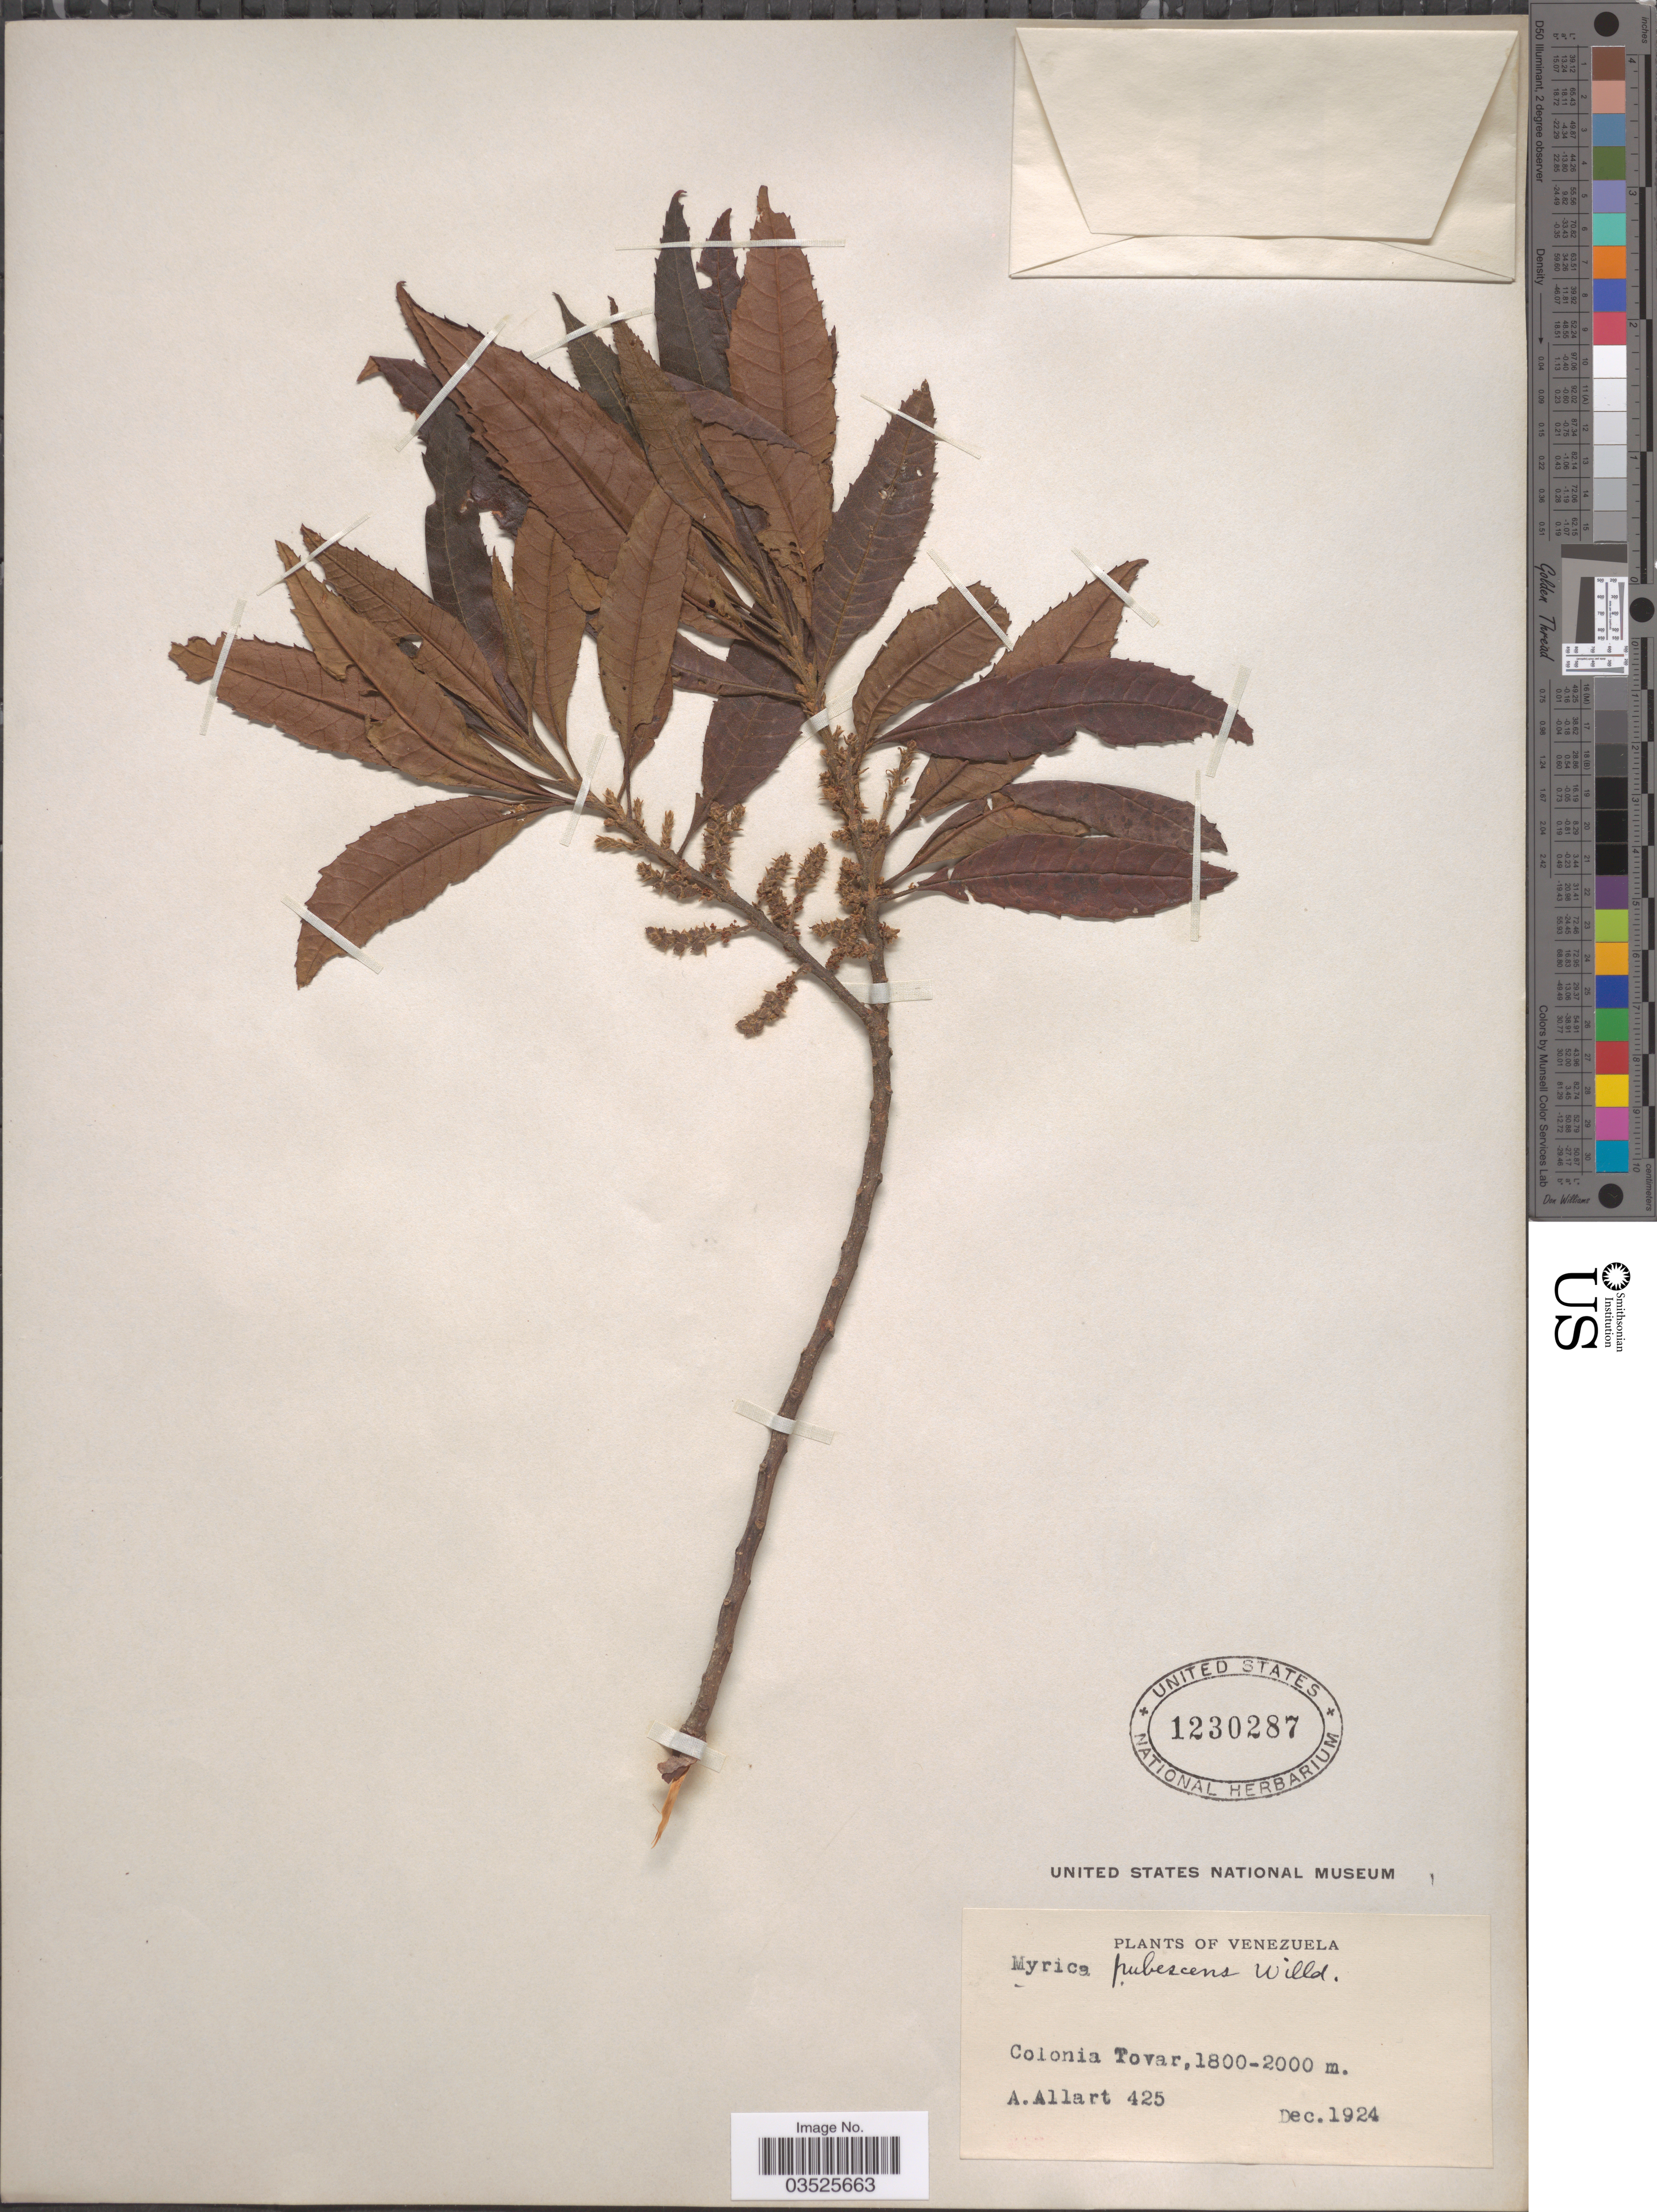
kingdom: Plantae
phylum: Tracheophyta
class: Magnoliopsida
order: Fagales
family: Myricaceae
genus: Morella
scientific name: Morella pubescens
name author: (Humb. & Bonpl. ex Willd.) Wilbur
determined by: Strong, M. T., (US), Smithsonian Institution - National Museum of Natural History (UNITED STATES)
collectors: A. Allart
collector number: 425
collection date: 1924-12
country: Venezuela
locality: Colonia Tovar.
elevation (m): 1800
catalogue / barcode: US 1230287